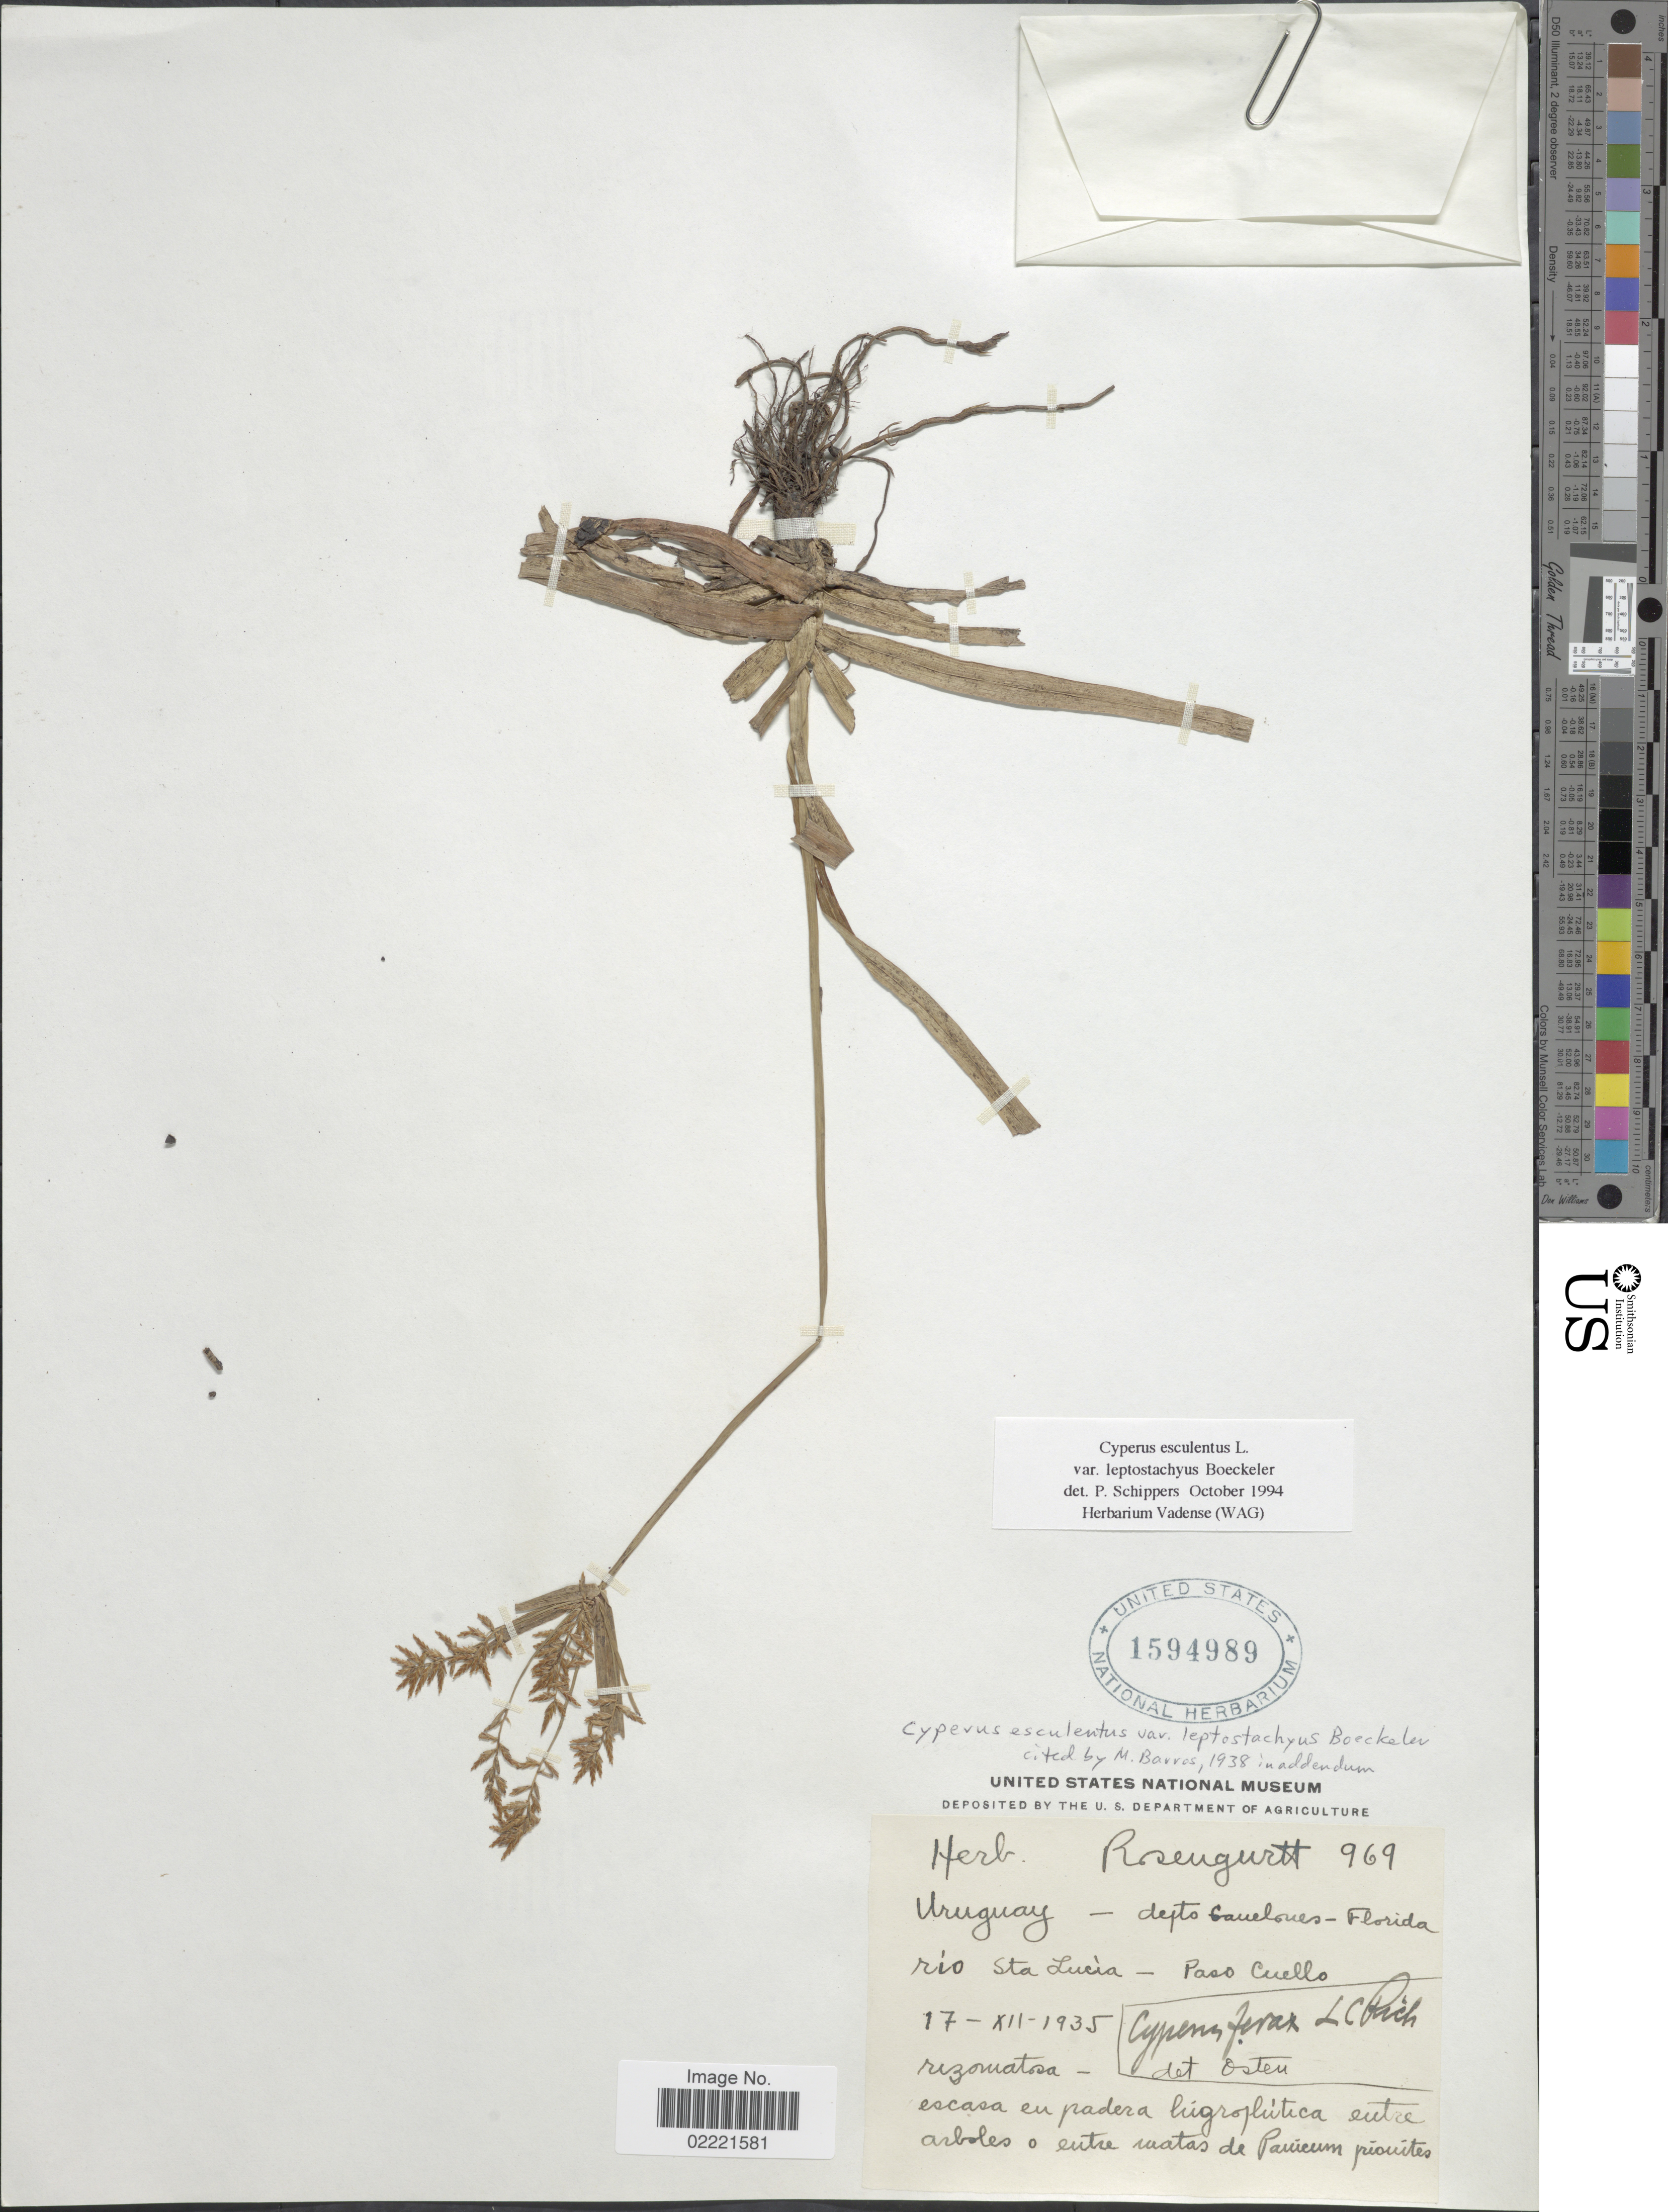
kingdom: Plantae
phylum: Tracheophyta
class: Liliopsida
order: Poales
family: Cyperaceae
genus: Cyperus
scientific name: Cyperus esculentus var. leptostachyus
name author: Boeckeler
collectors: ex herb. Rosengurtt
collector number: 969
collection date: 1935-12-17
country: Uruguay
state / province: Canelones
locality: Canelones, Florida rio Sta. Lucia, Paso Cuello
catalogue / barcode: US 1594989